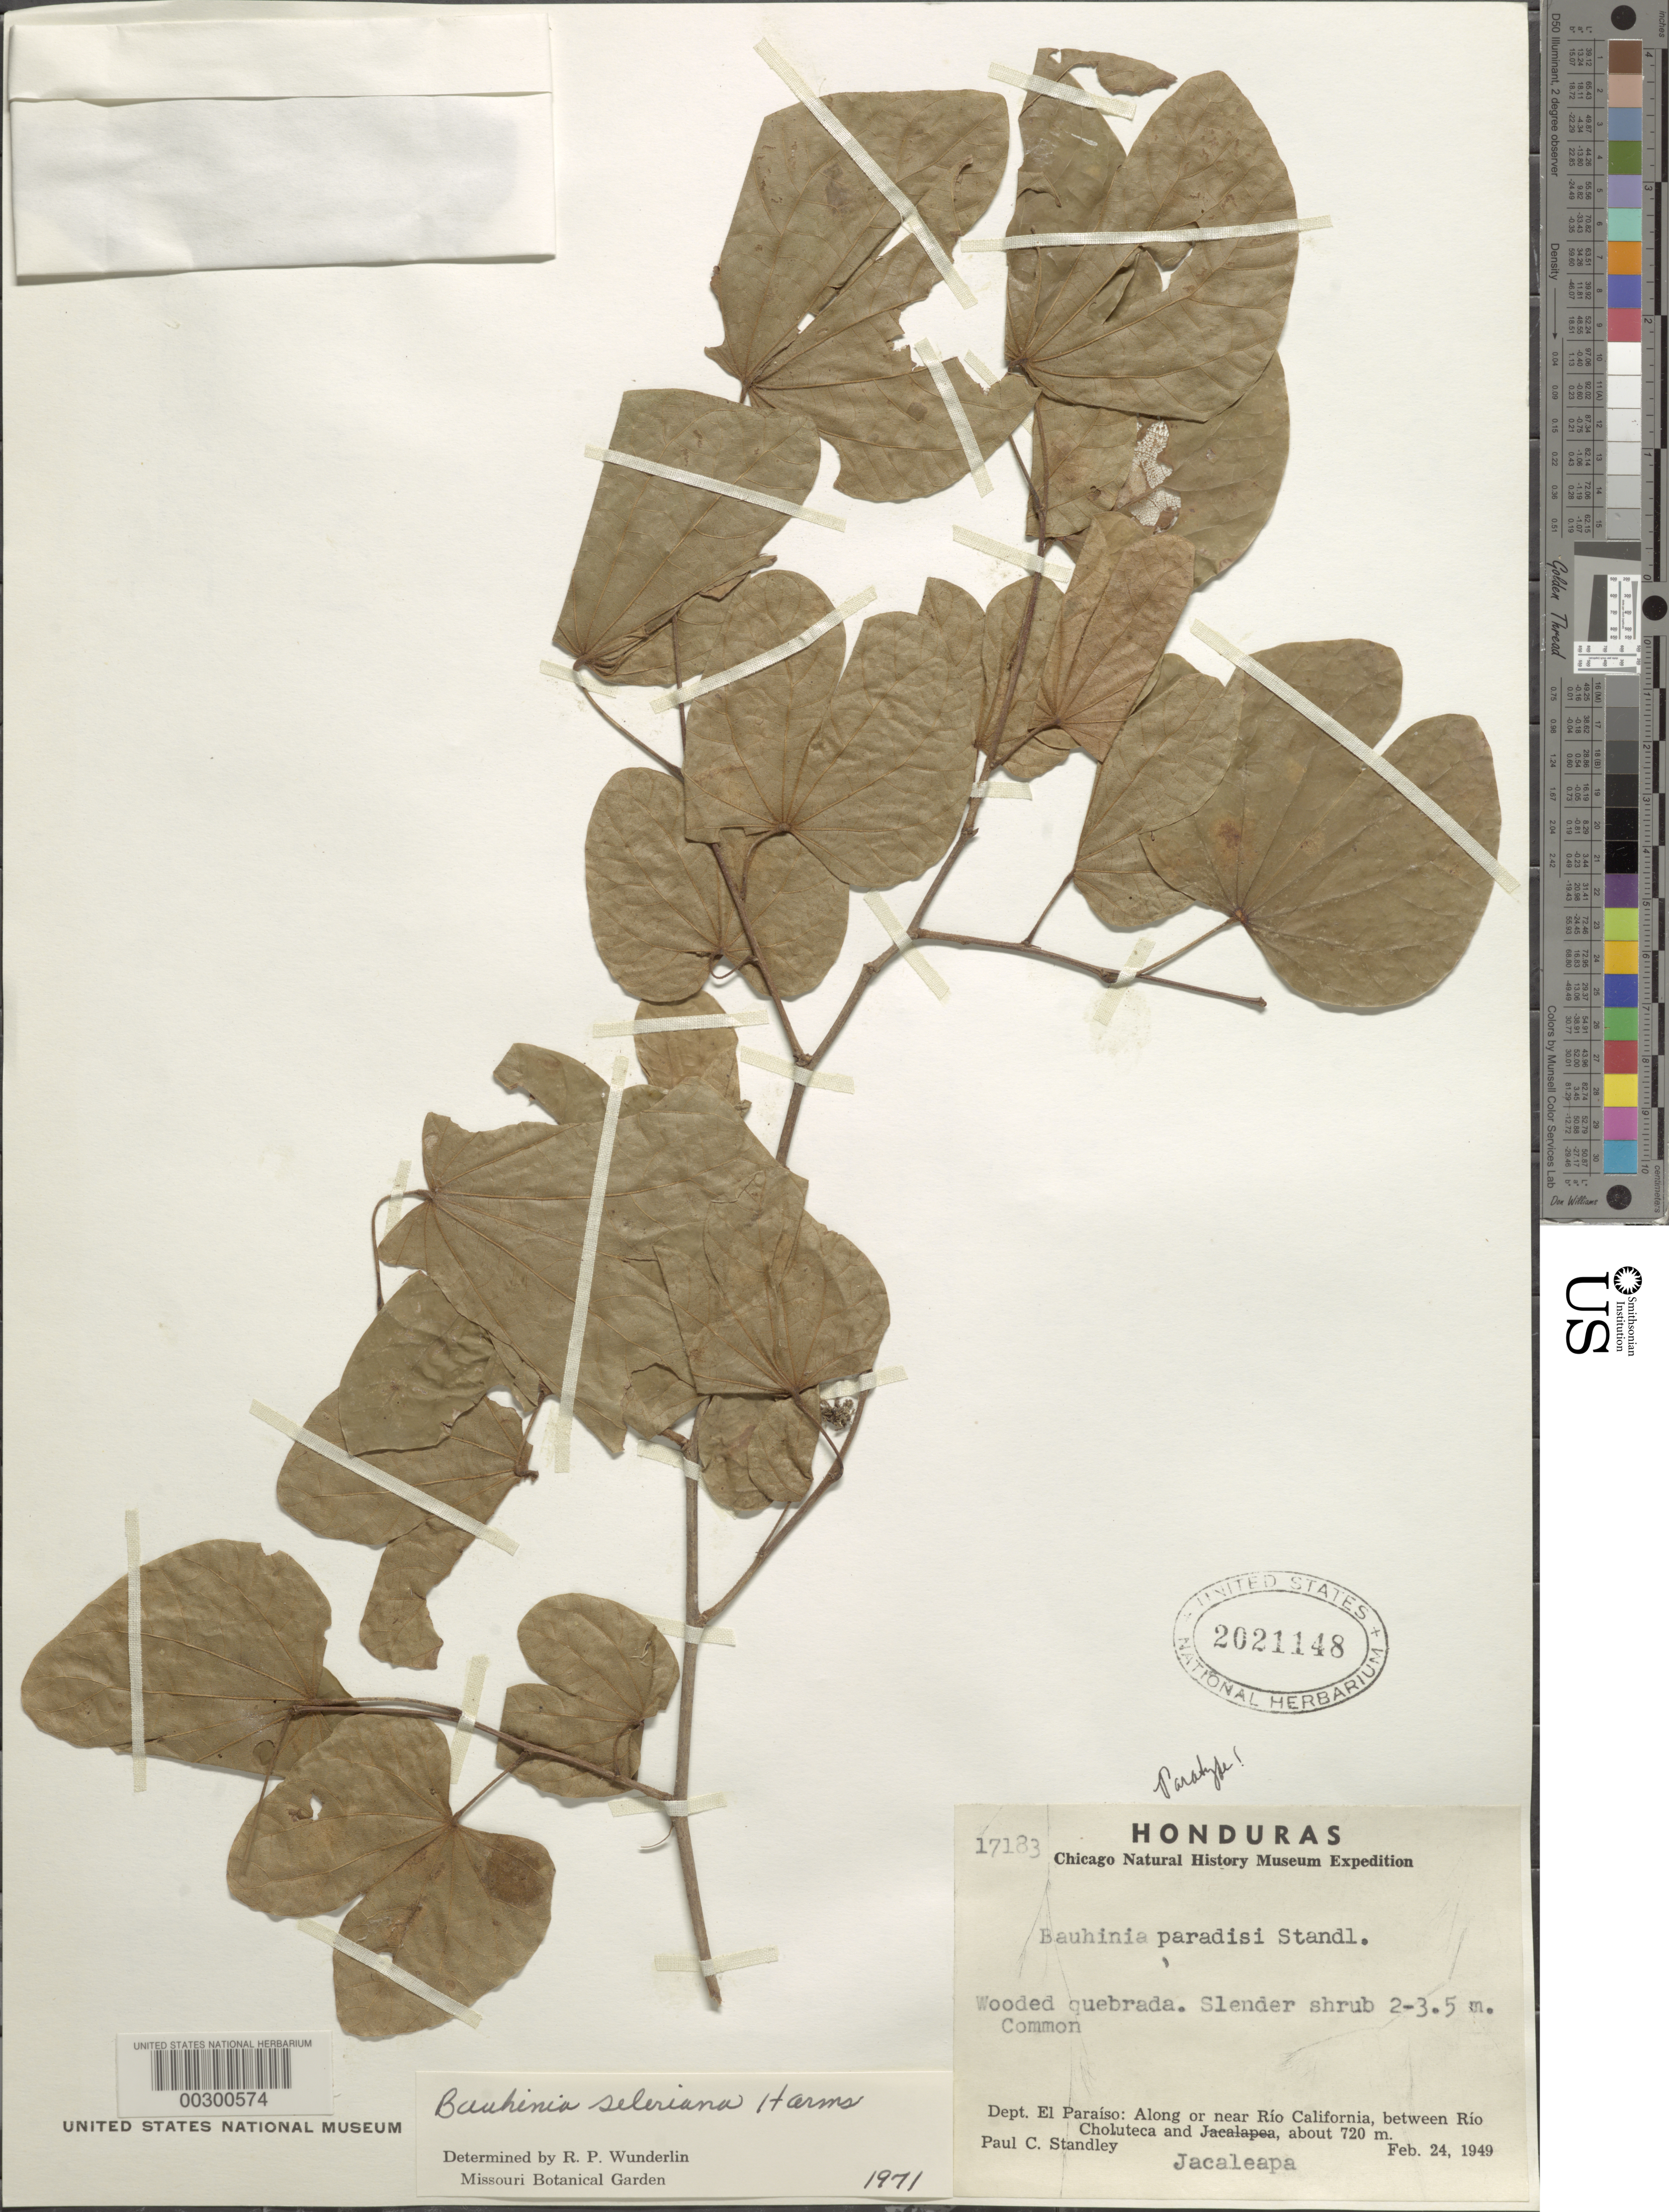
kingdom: Plantae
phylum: Tracheophyta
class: Magnoliopsida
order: Fabales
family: Fabaceae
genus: Bauhinia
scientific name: Bauhinia seleriana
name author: Harms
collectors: P. C. Standley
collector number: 17183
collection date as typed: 24 Feb 1949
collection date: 1949-02-24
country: Honduras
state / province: El Paraíso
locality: Along or near río California, río Choluteca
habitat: Wooded quebrada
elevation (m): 720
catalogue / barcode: US 2021148